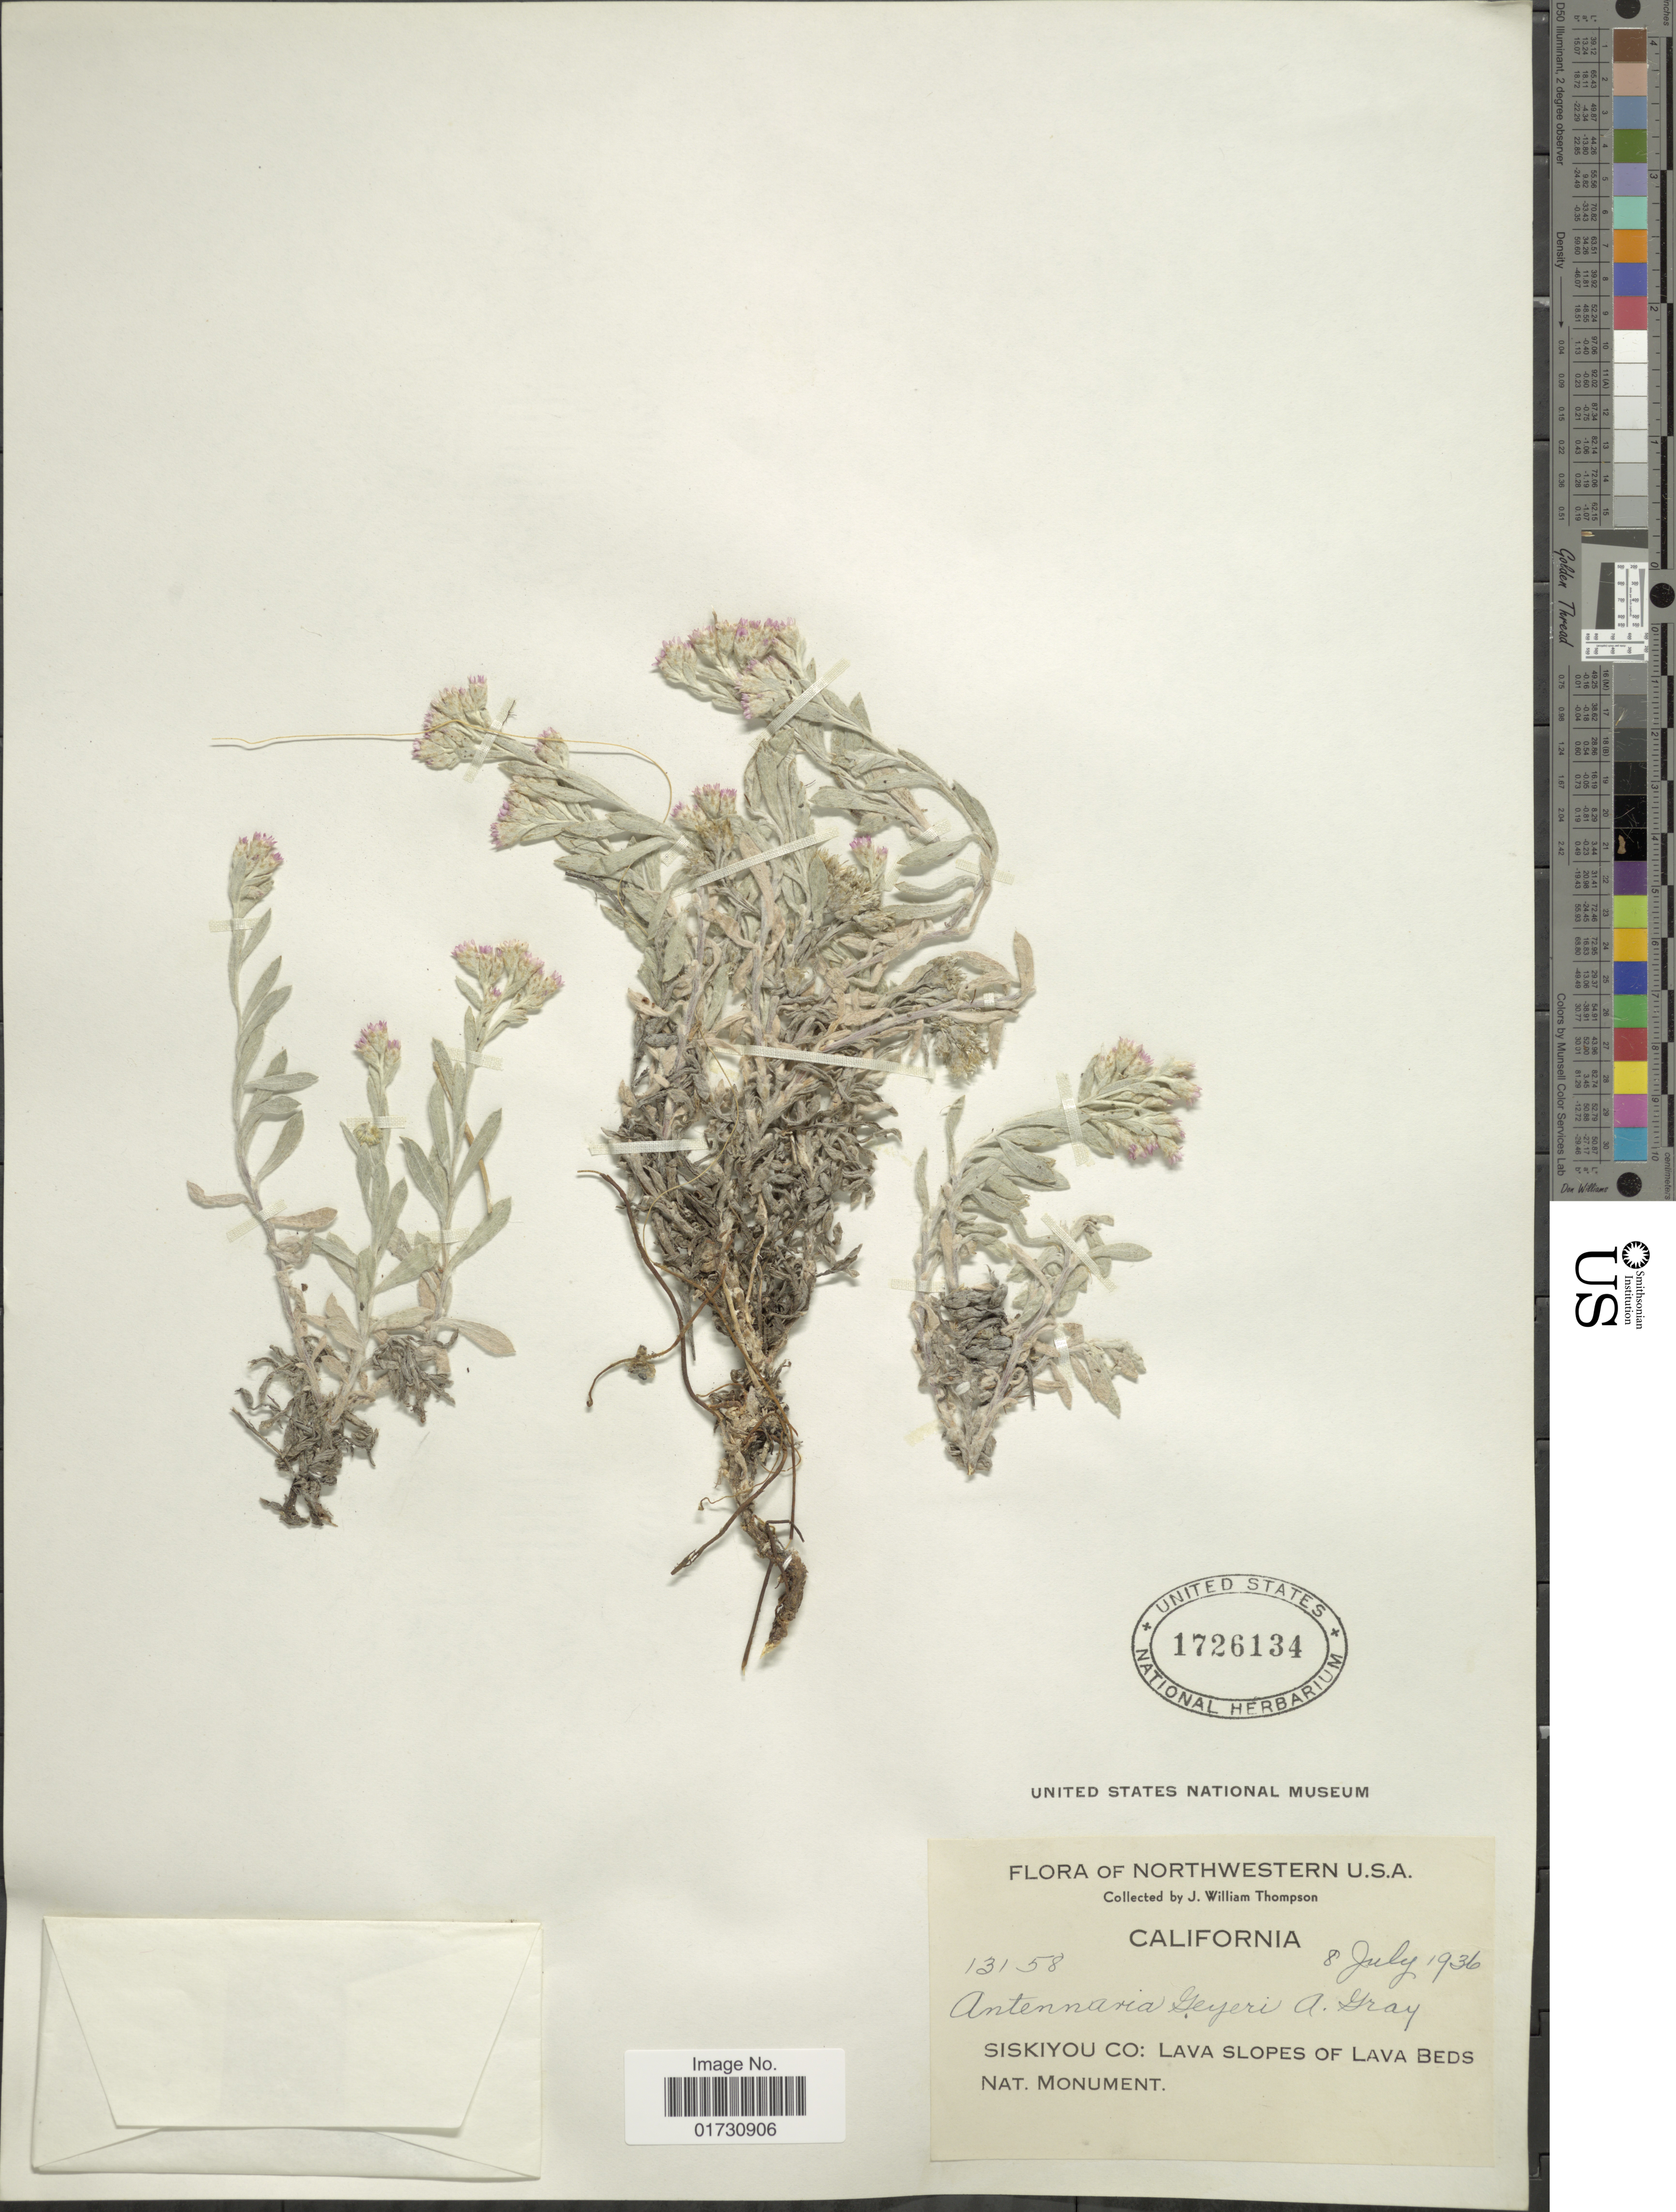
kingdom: Plantae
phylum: Tracheophyta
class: Magnoliopsida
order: Asterales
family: Asteraceae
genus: Antennaria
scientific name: Antennaria geyeri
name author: A. Gray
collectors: J. W. Thompson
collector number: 13158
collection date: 1936-07-08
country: United States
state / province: California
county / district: Siskiyou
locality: Northwestern U. S. A., Siskiyou Co: Lava slopes of Lava Beds Nat. Monument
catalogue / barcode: US 1726134